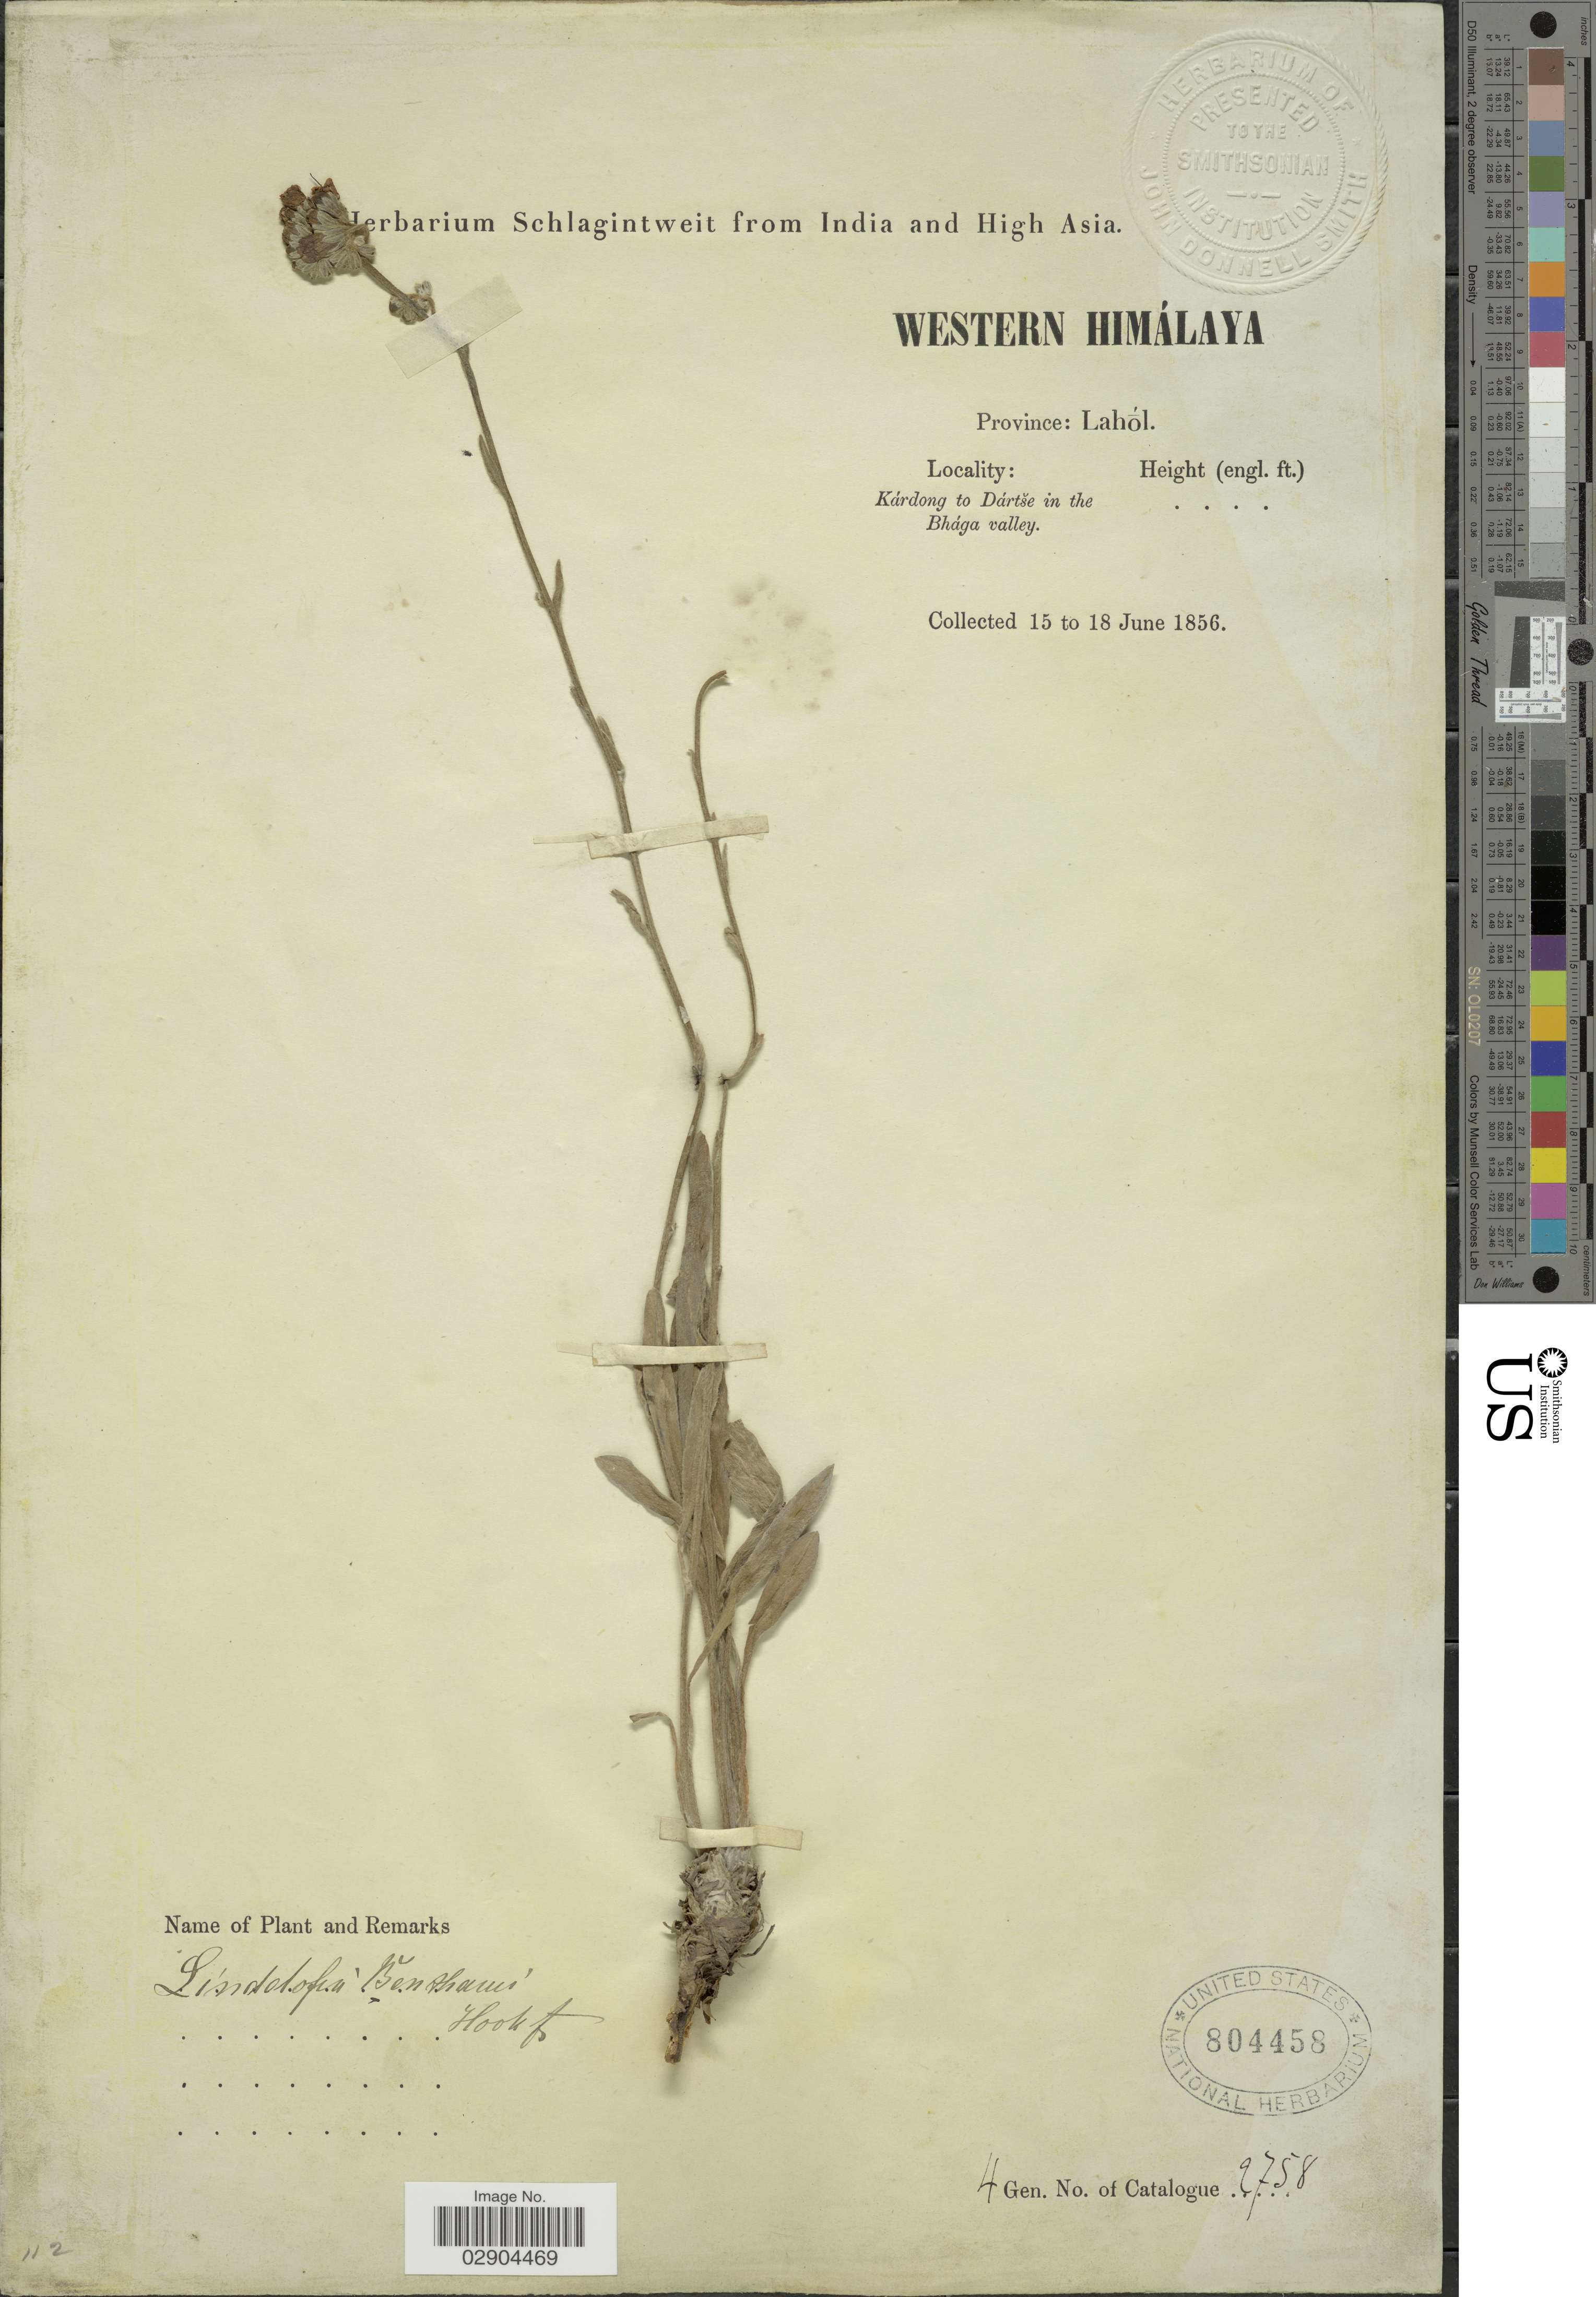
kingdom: Plantae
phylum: Tracheophyta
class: Magnoliopsida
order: Boraginales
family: Boraginaceae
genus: Lindelofia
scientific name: Lindelofia stylosa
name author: (Kar. & Kir.) Brand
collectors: ex herb. Schlagintweit from India and High Asia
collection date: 1856-06-15/1856-06-18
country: India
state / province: Himachal Pradesh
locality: Western Himálaya. Province: Lahól. Kárdong to Dártse in the Bhága valley.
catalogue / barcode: US 804458